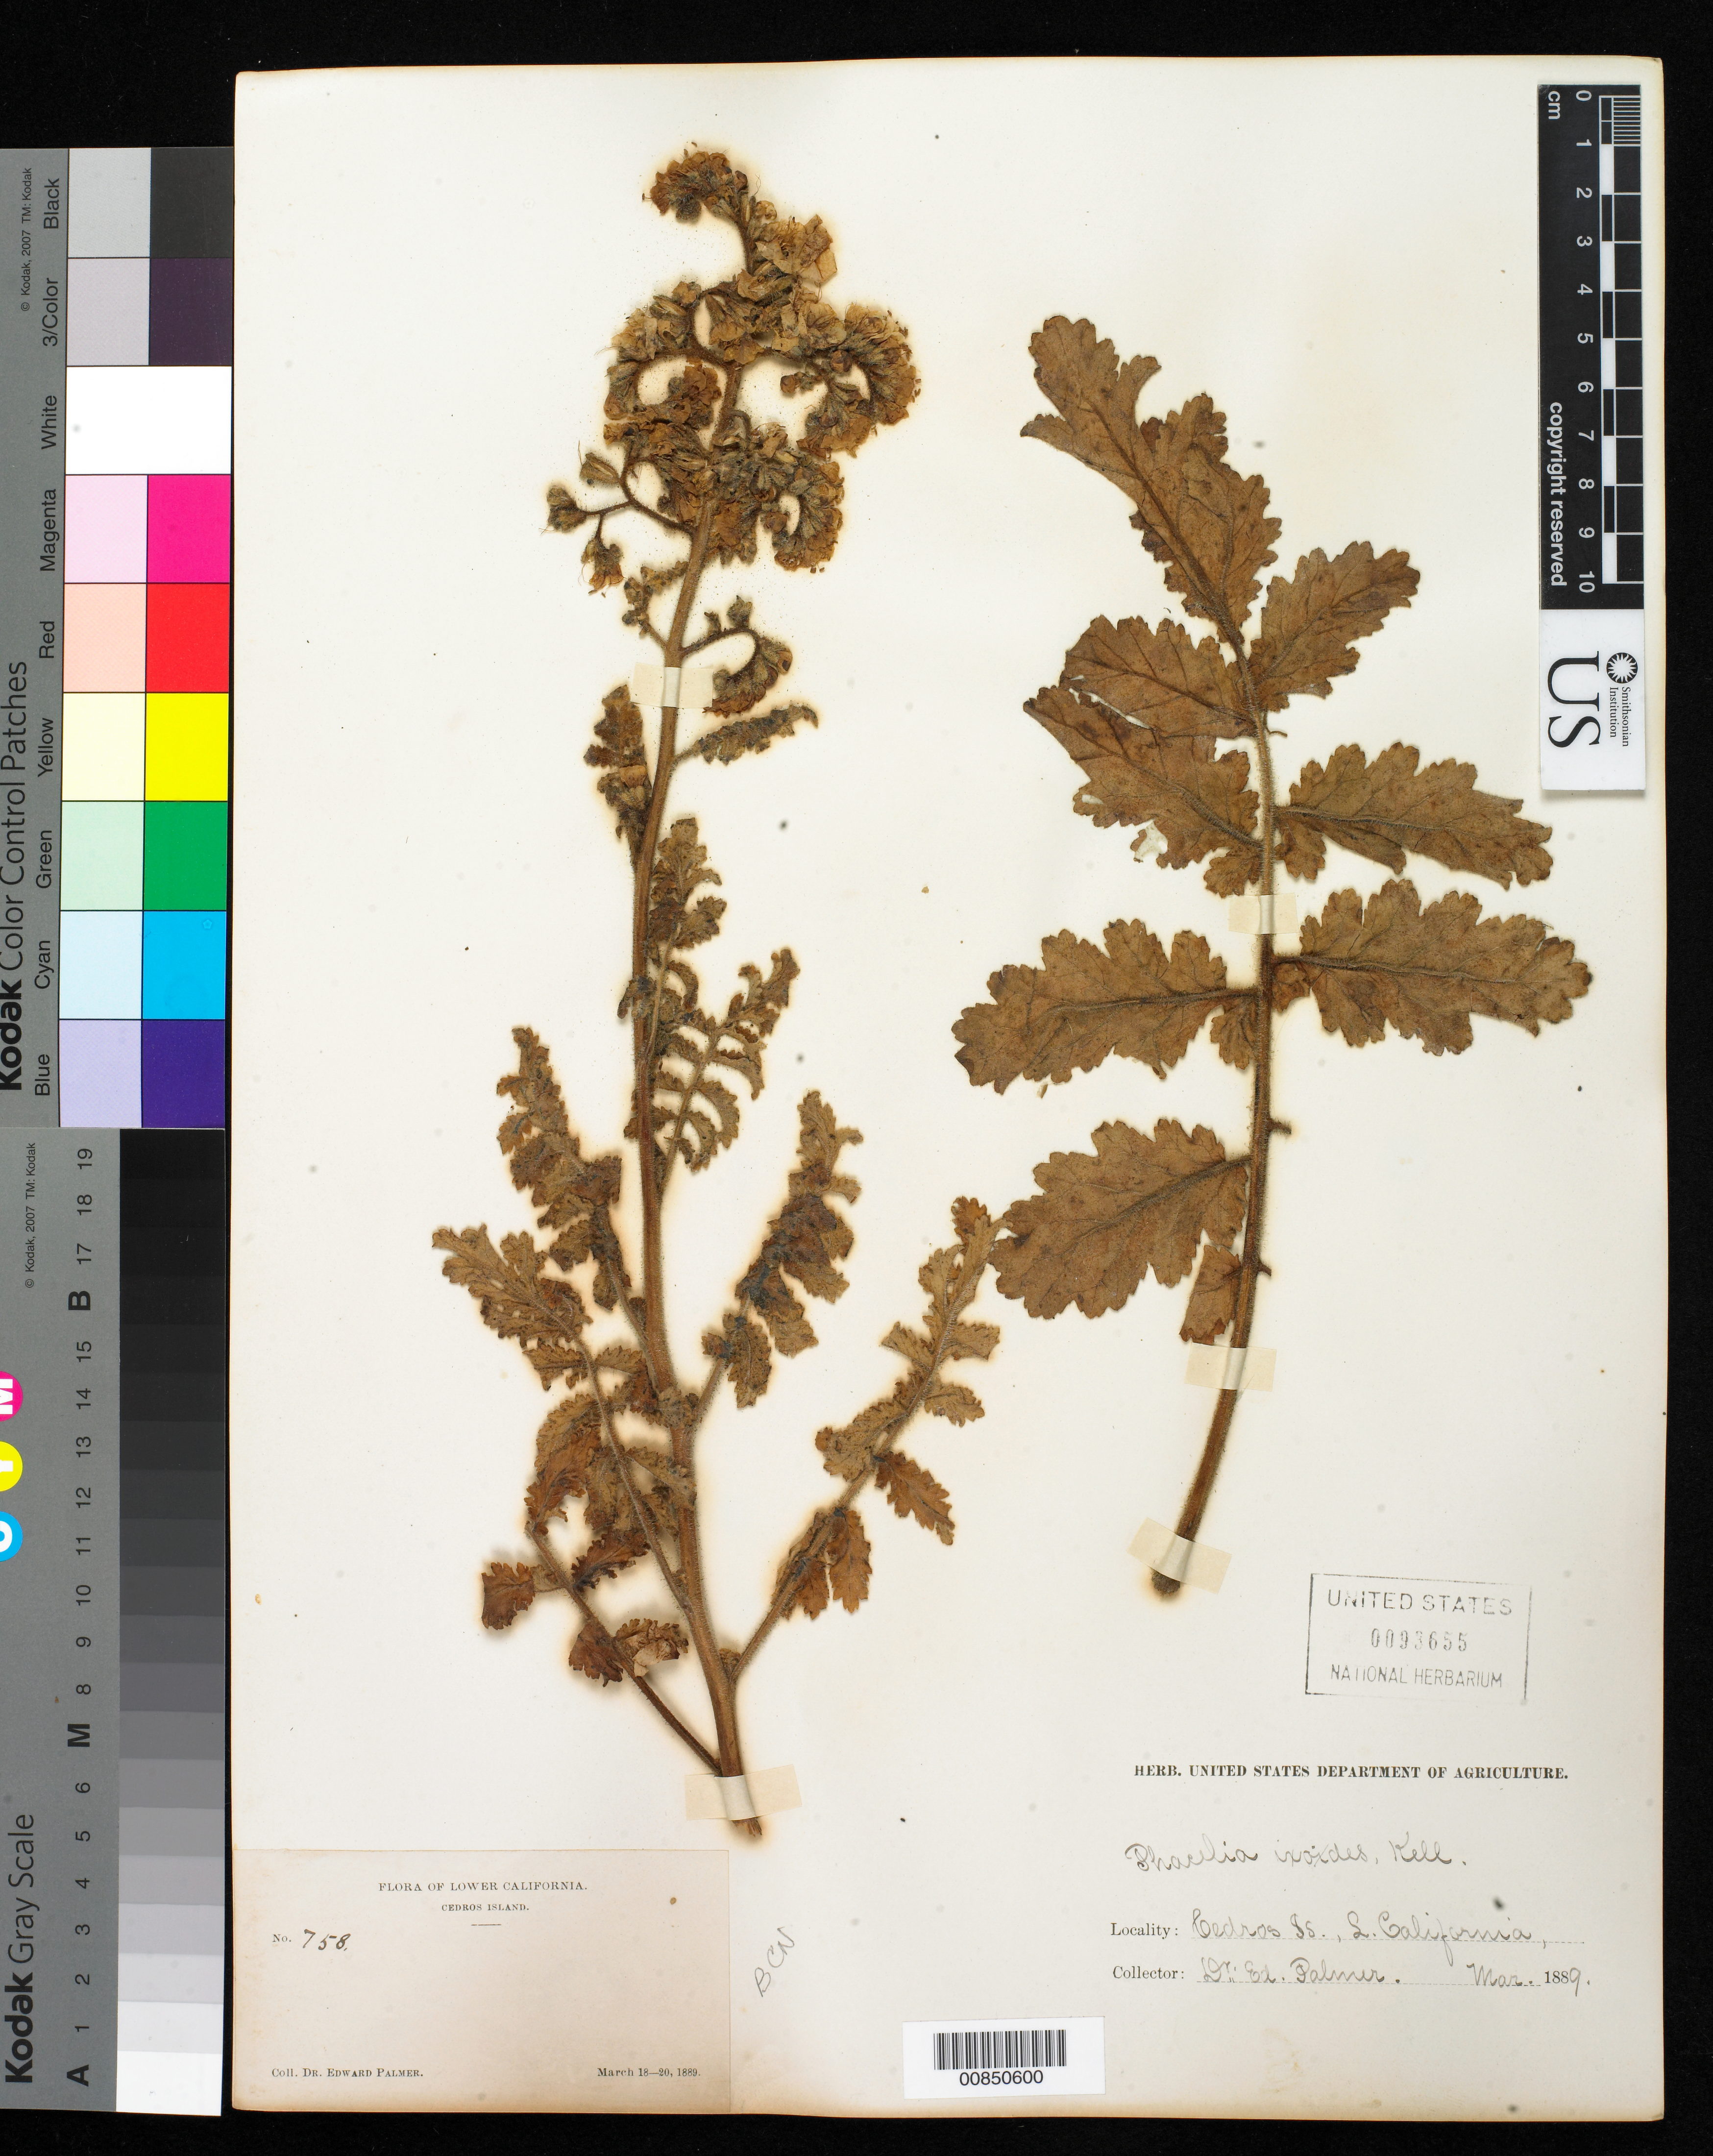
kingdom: Plantae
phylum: Tracheophyta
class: Magnoliopsida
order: Boraginales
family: Hydrophyllaceae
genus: Phacelia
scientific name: Phacelia ixodes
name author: Kellogg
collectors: E. Palmer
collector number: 758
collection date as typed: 18 Mar 1889 to 20 Mar 1889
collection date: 1889-03-18/1889-03-20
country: Mexico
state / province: Baja California Norte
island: Cedros I.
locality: Cedros Island, Baja California.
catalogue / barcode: US 93655